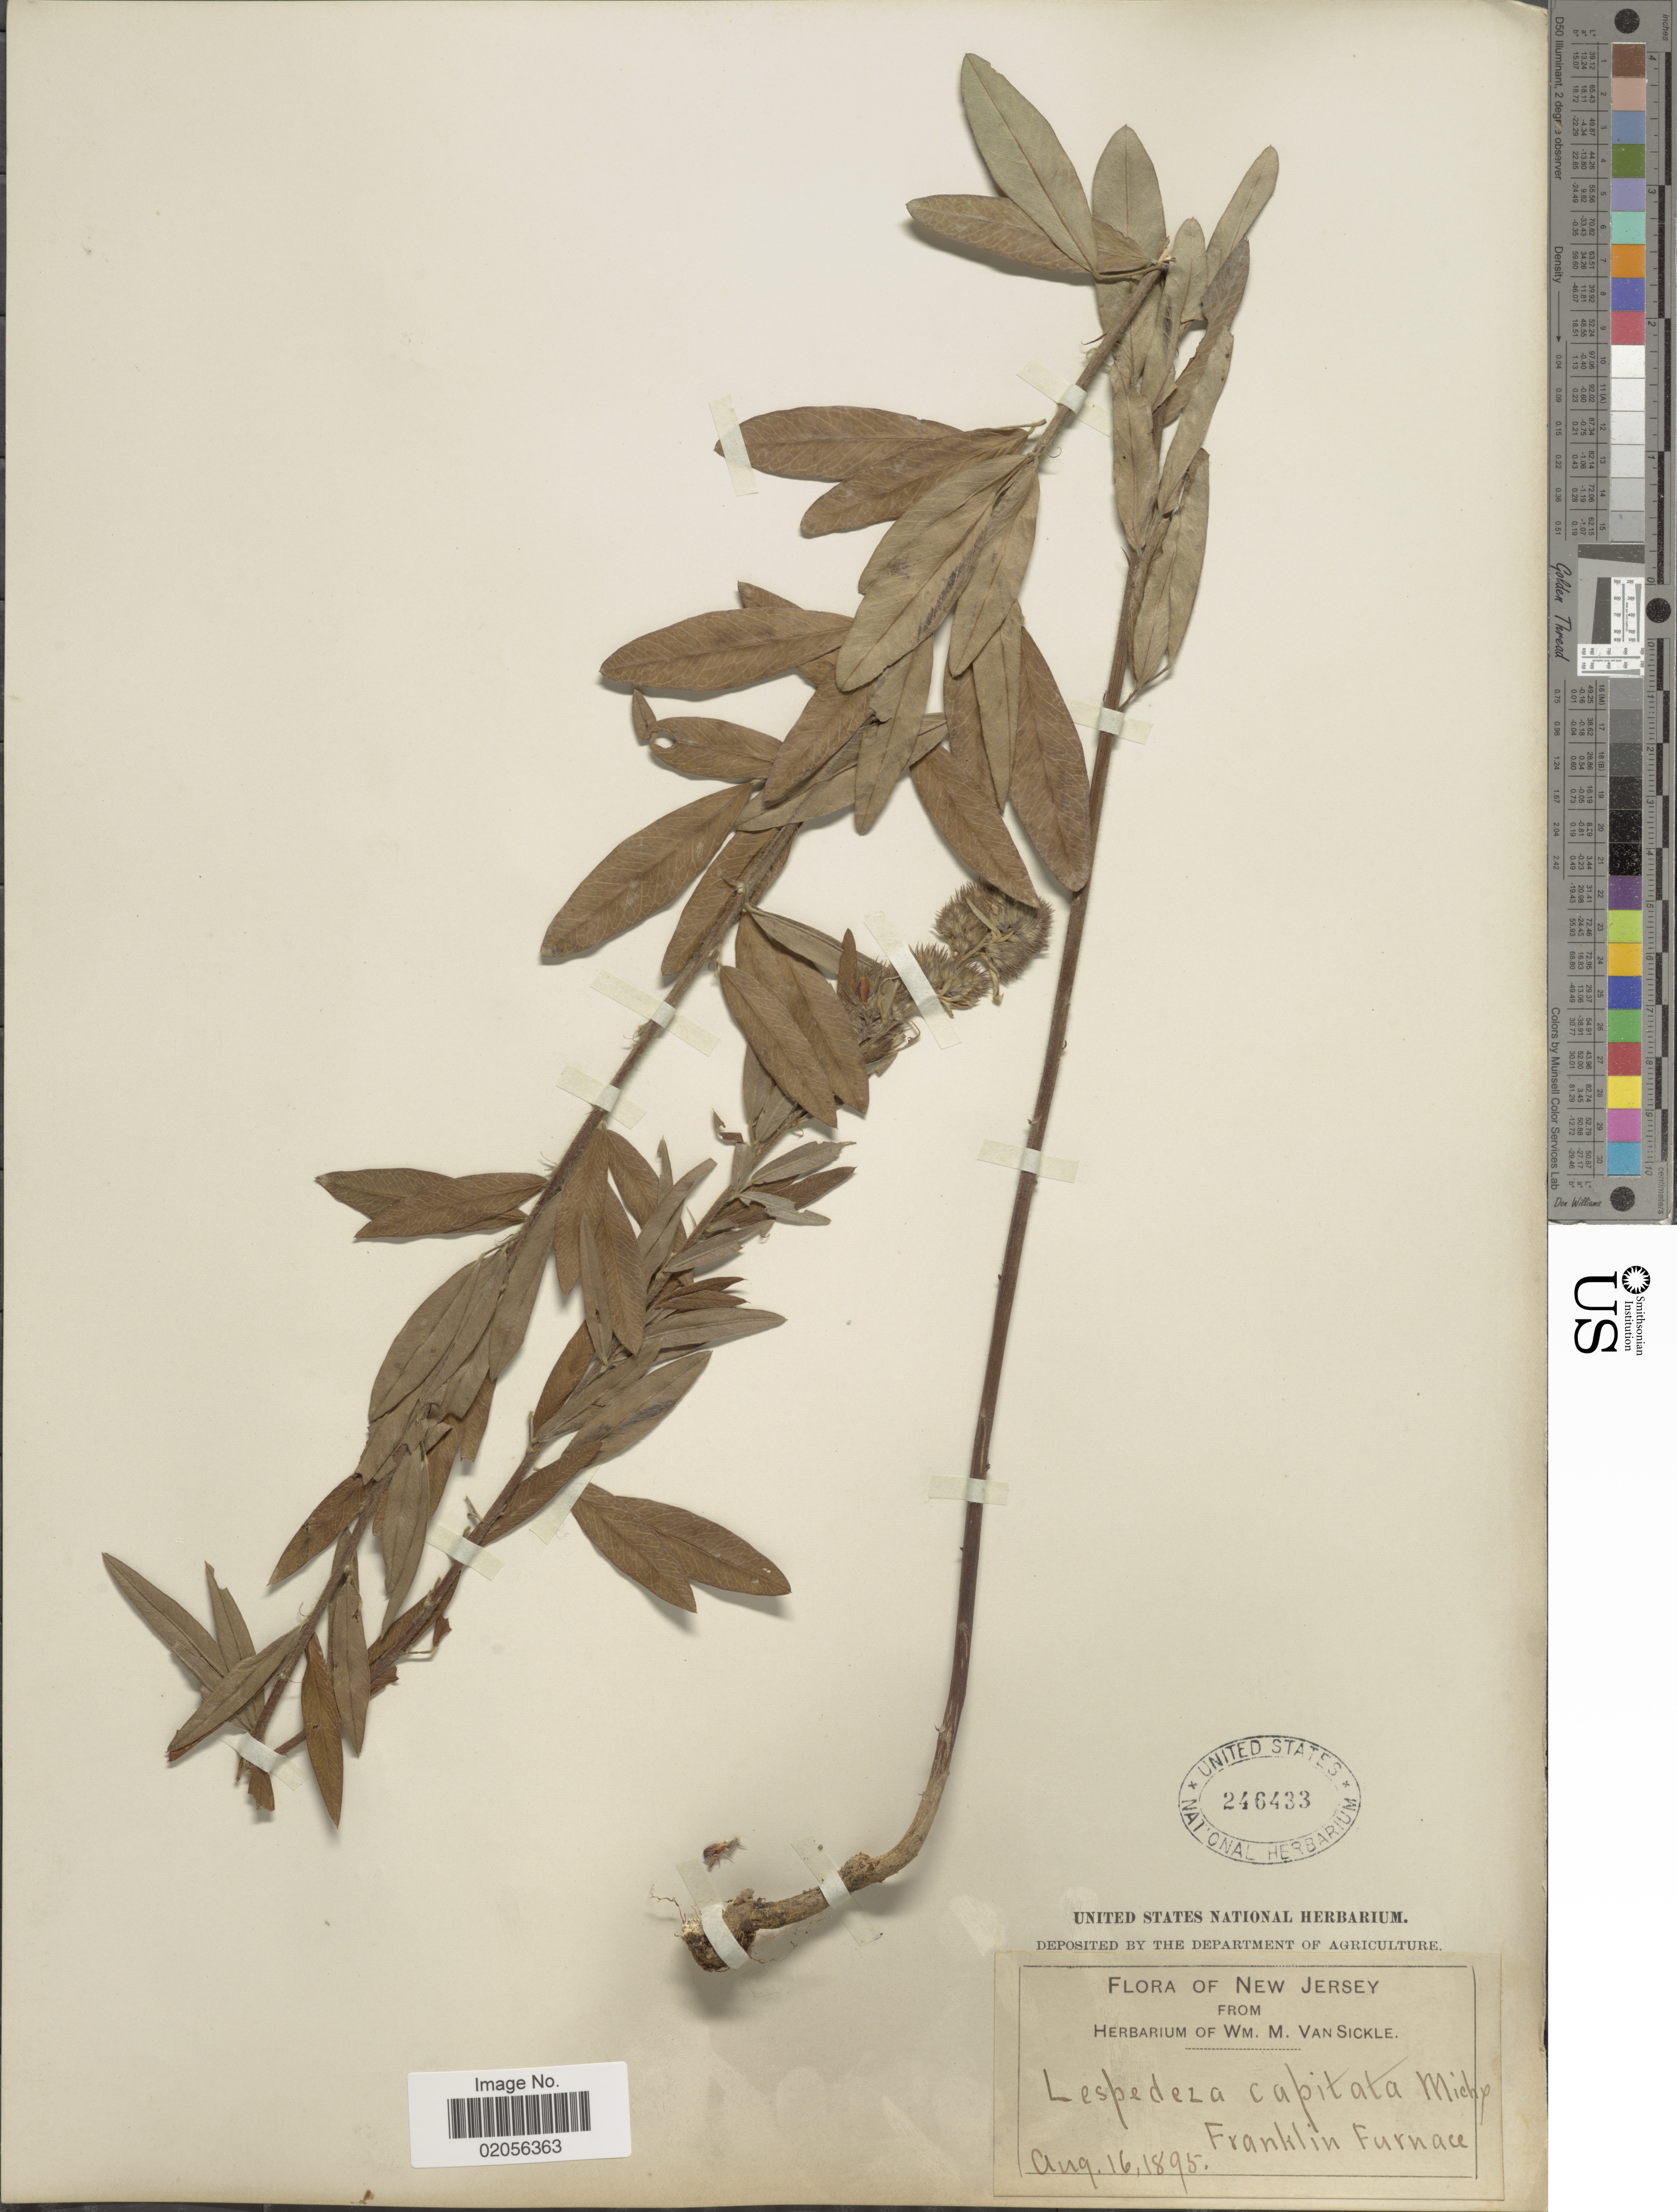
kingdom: Plantae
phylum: Tracheophyta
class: Magnoliopsida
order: Fabales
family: Fabaceae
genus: Lespedeza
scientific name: Lespedeza capitata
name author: Michx.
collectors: ex herb. Wm. M. Van Sickle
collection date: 1895-08-16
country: United States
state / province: New Jersey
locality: Franklin Furnace [unsure placement]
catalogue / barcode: US 246433